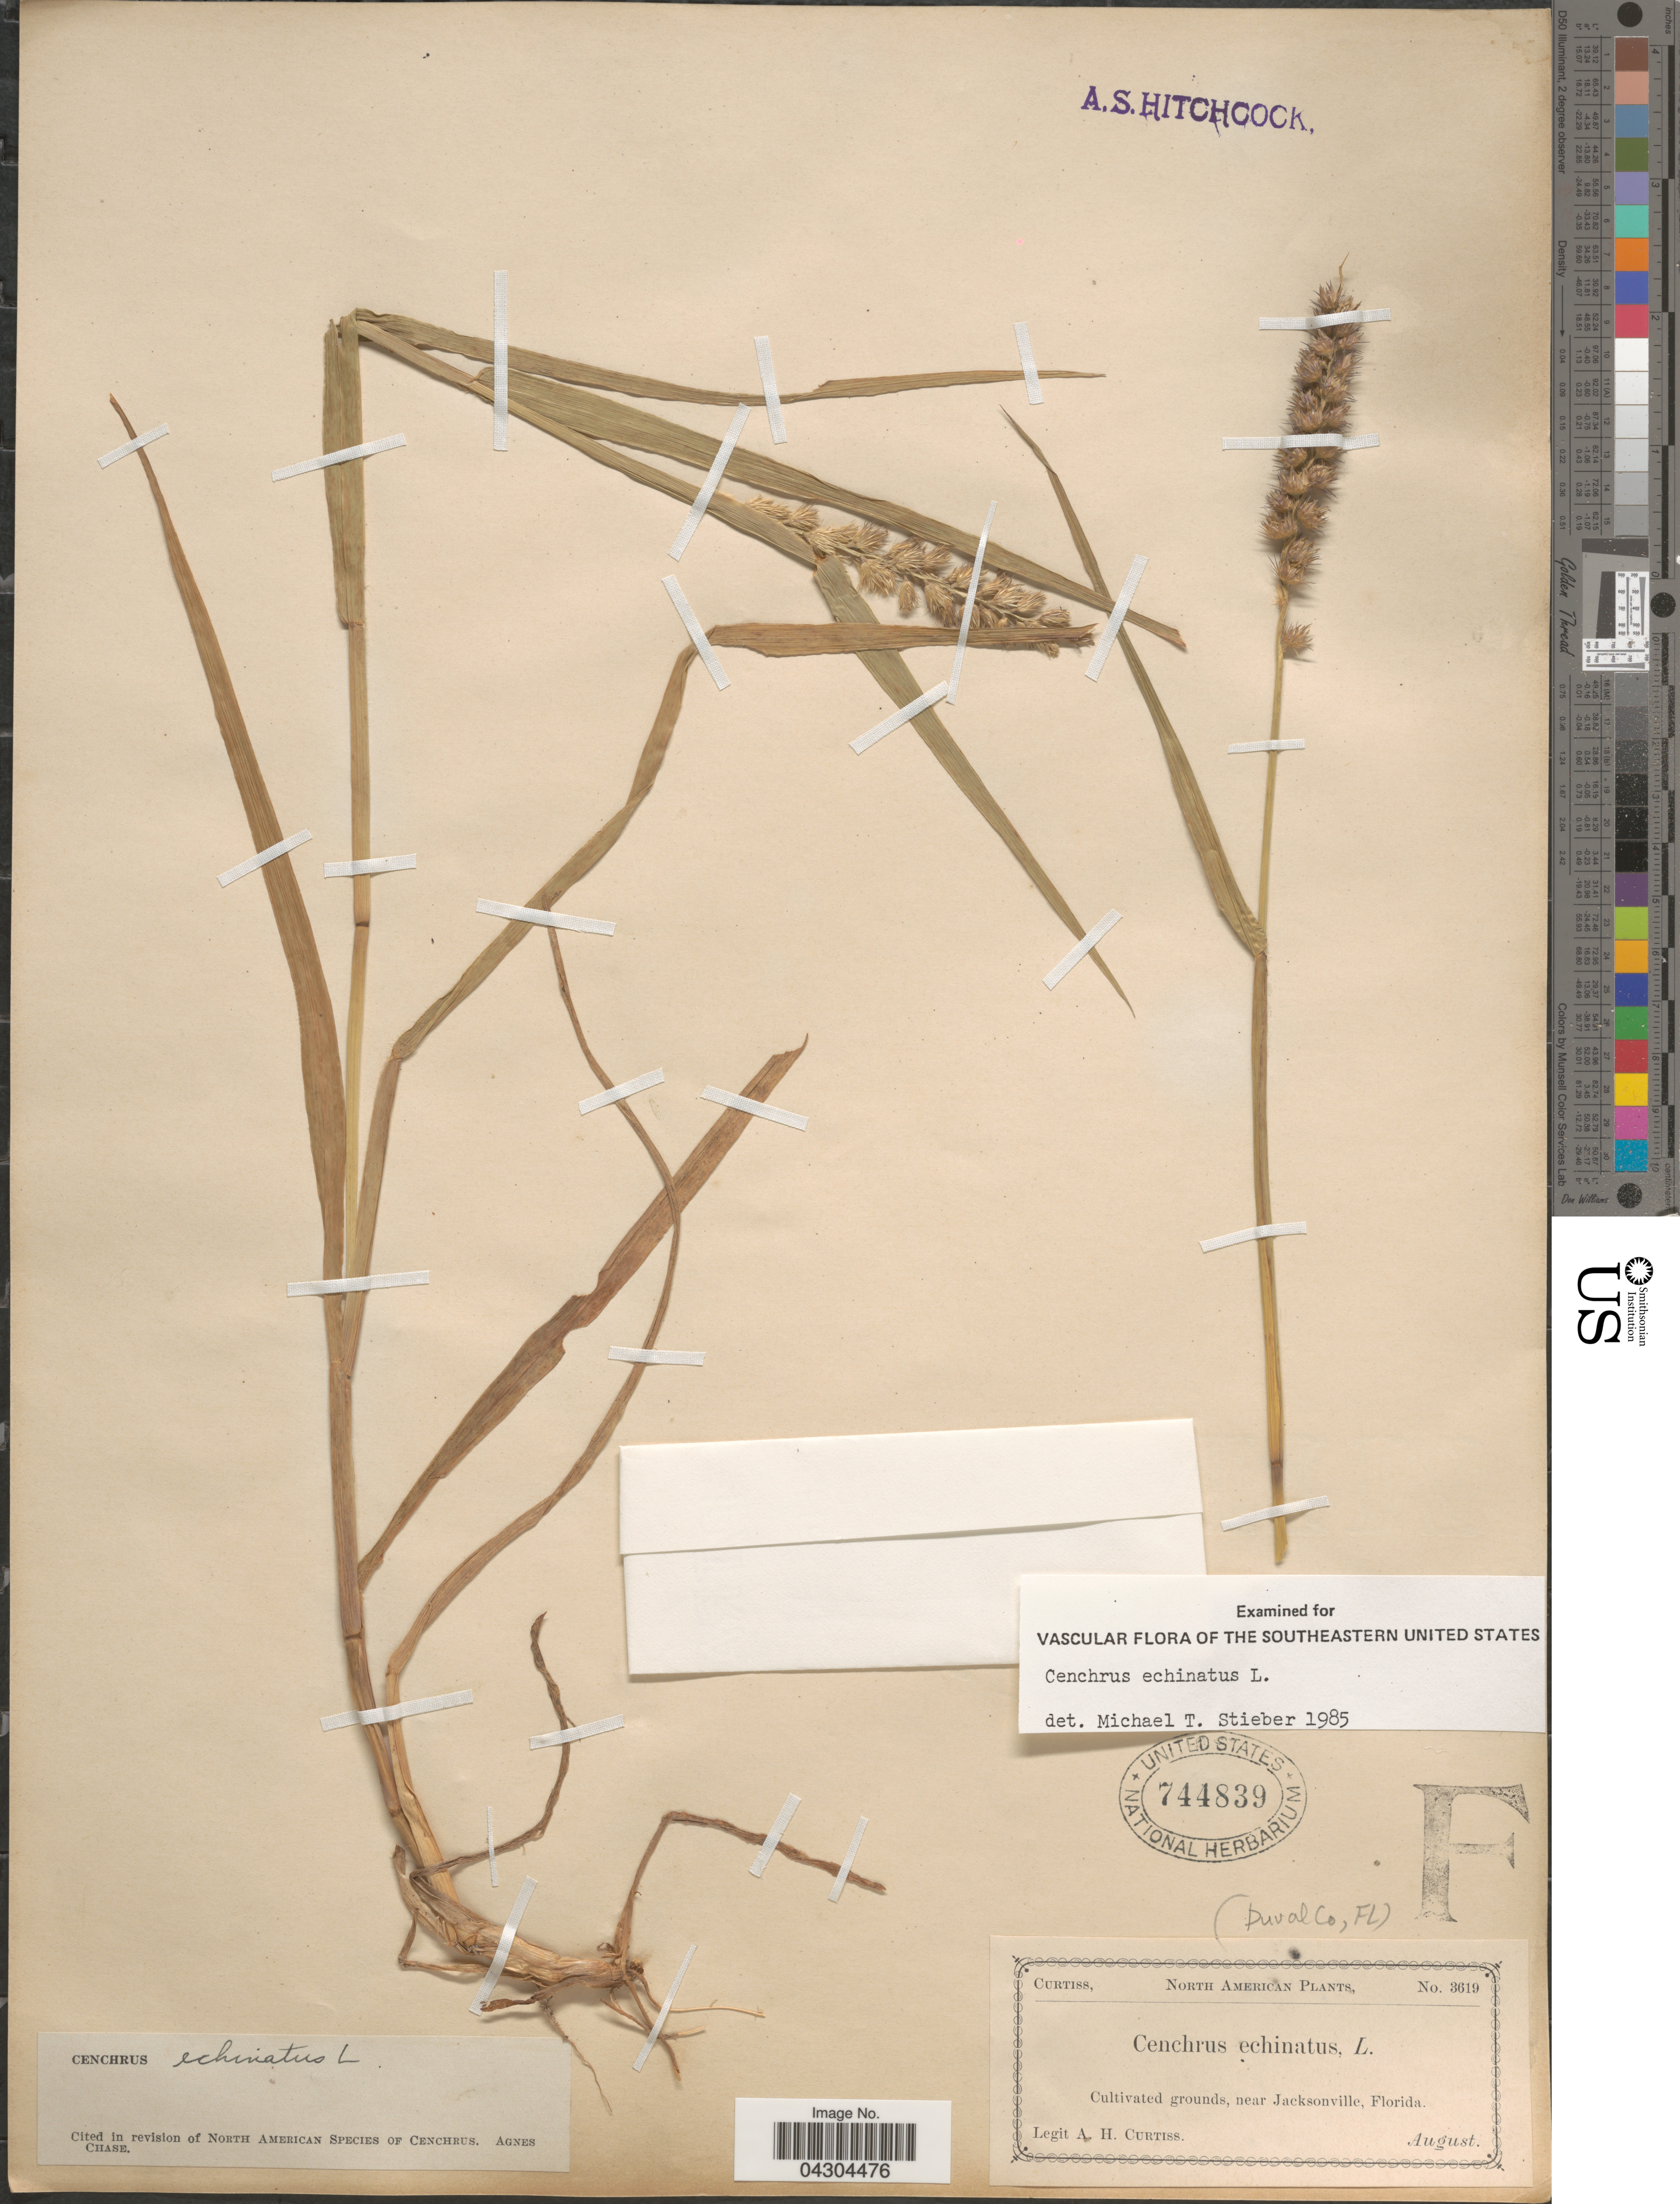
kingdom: Plantae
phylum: Tracheophyta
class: Liliopsida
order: Poales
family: Poaceae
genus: Cenchrus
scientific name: Cenchrus echinatus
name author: L.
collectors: A. H. Curtiss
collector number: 3619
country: United States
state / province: Florida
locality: Cultivated grounds, near Jacksonville. Duval Co.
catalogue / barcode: US 744839